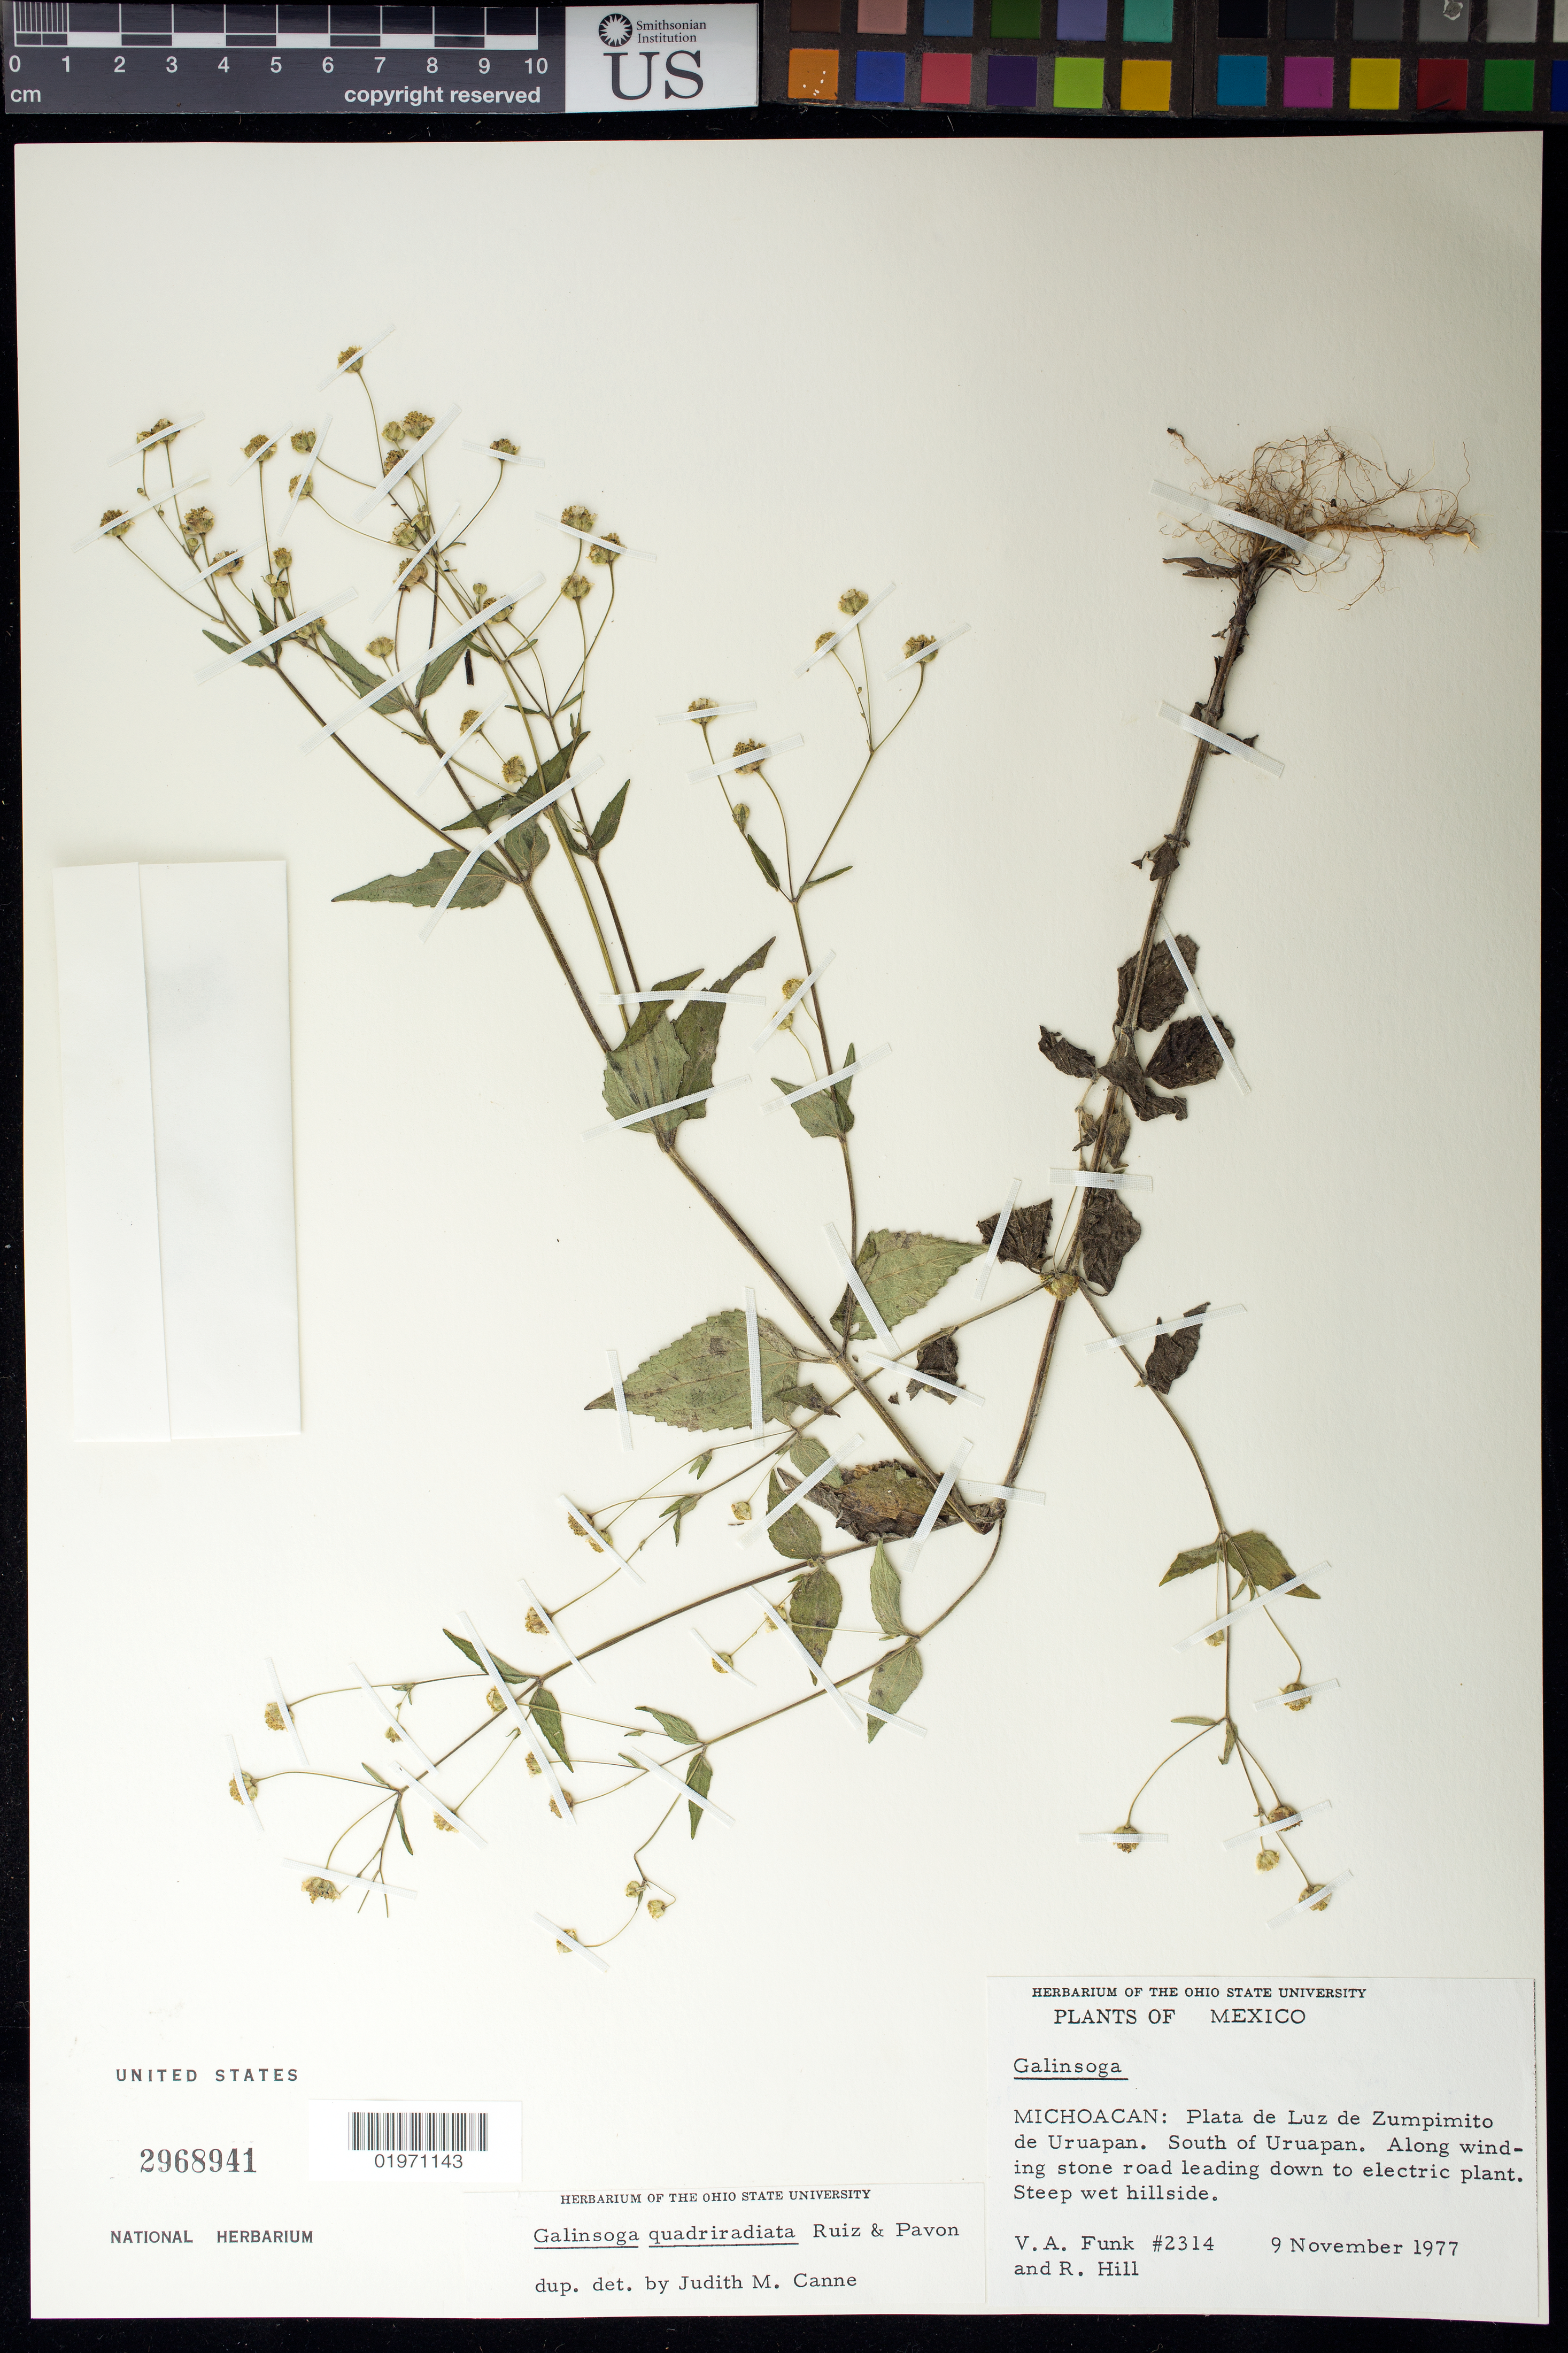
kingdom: Plantae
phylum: Tracheophyta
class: Magnoliopsida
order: Asterales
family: Asteraceae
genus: Galinsoga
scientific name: Galinsoga quadriradiata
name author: Ruiz & Pav.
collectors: V. Funk & R. Hill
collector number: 2314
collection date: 1977-11-09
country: Mexico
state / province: Michoacán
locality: Plata de Luz de Zumpimito de Uruapan. South of Uruapan. Along winding stone road leading down to electric plant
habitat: Steep wet hillside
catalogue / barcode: US 2968941